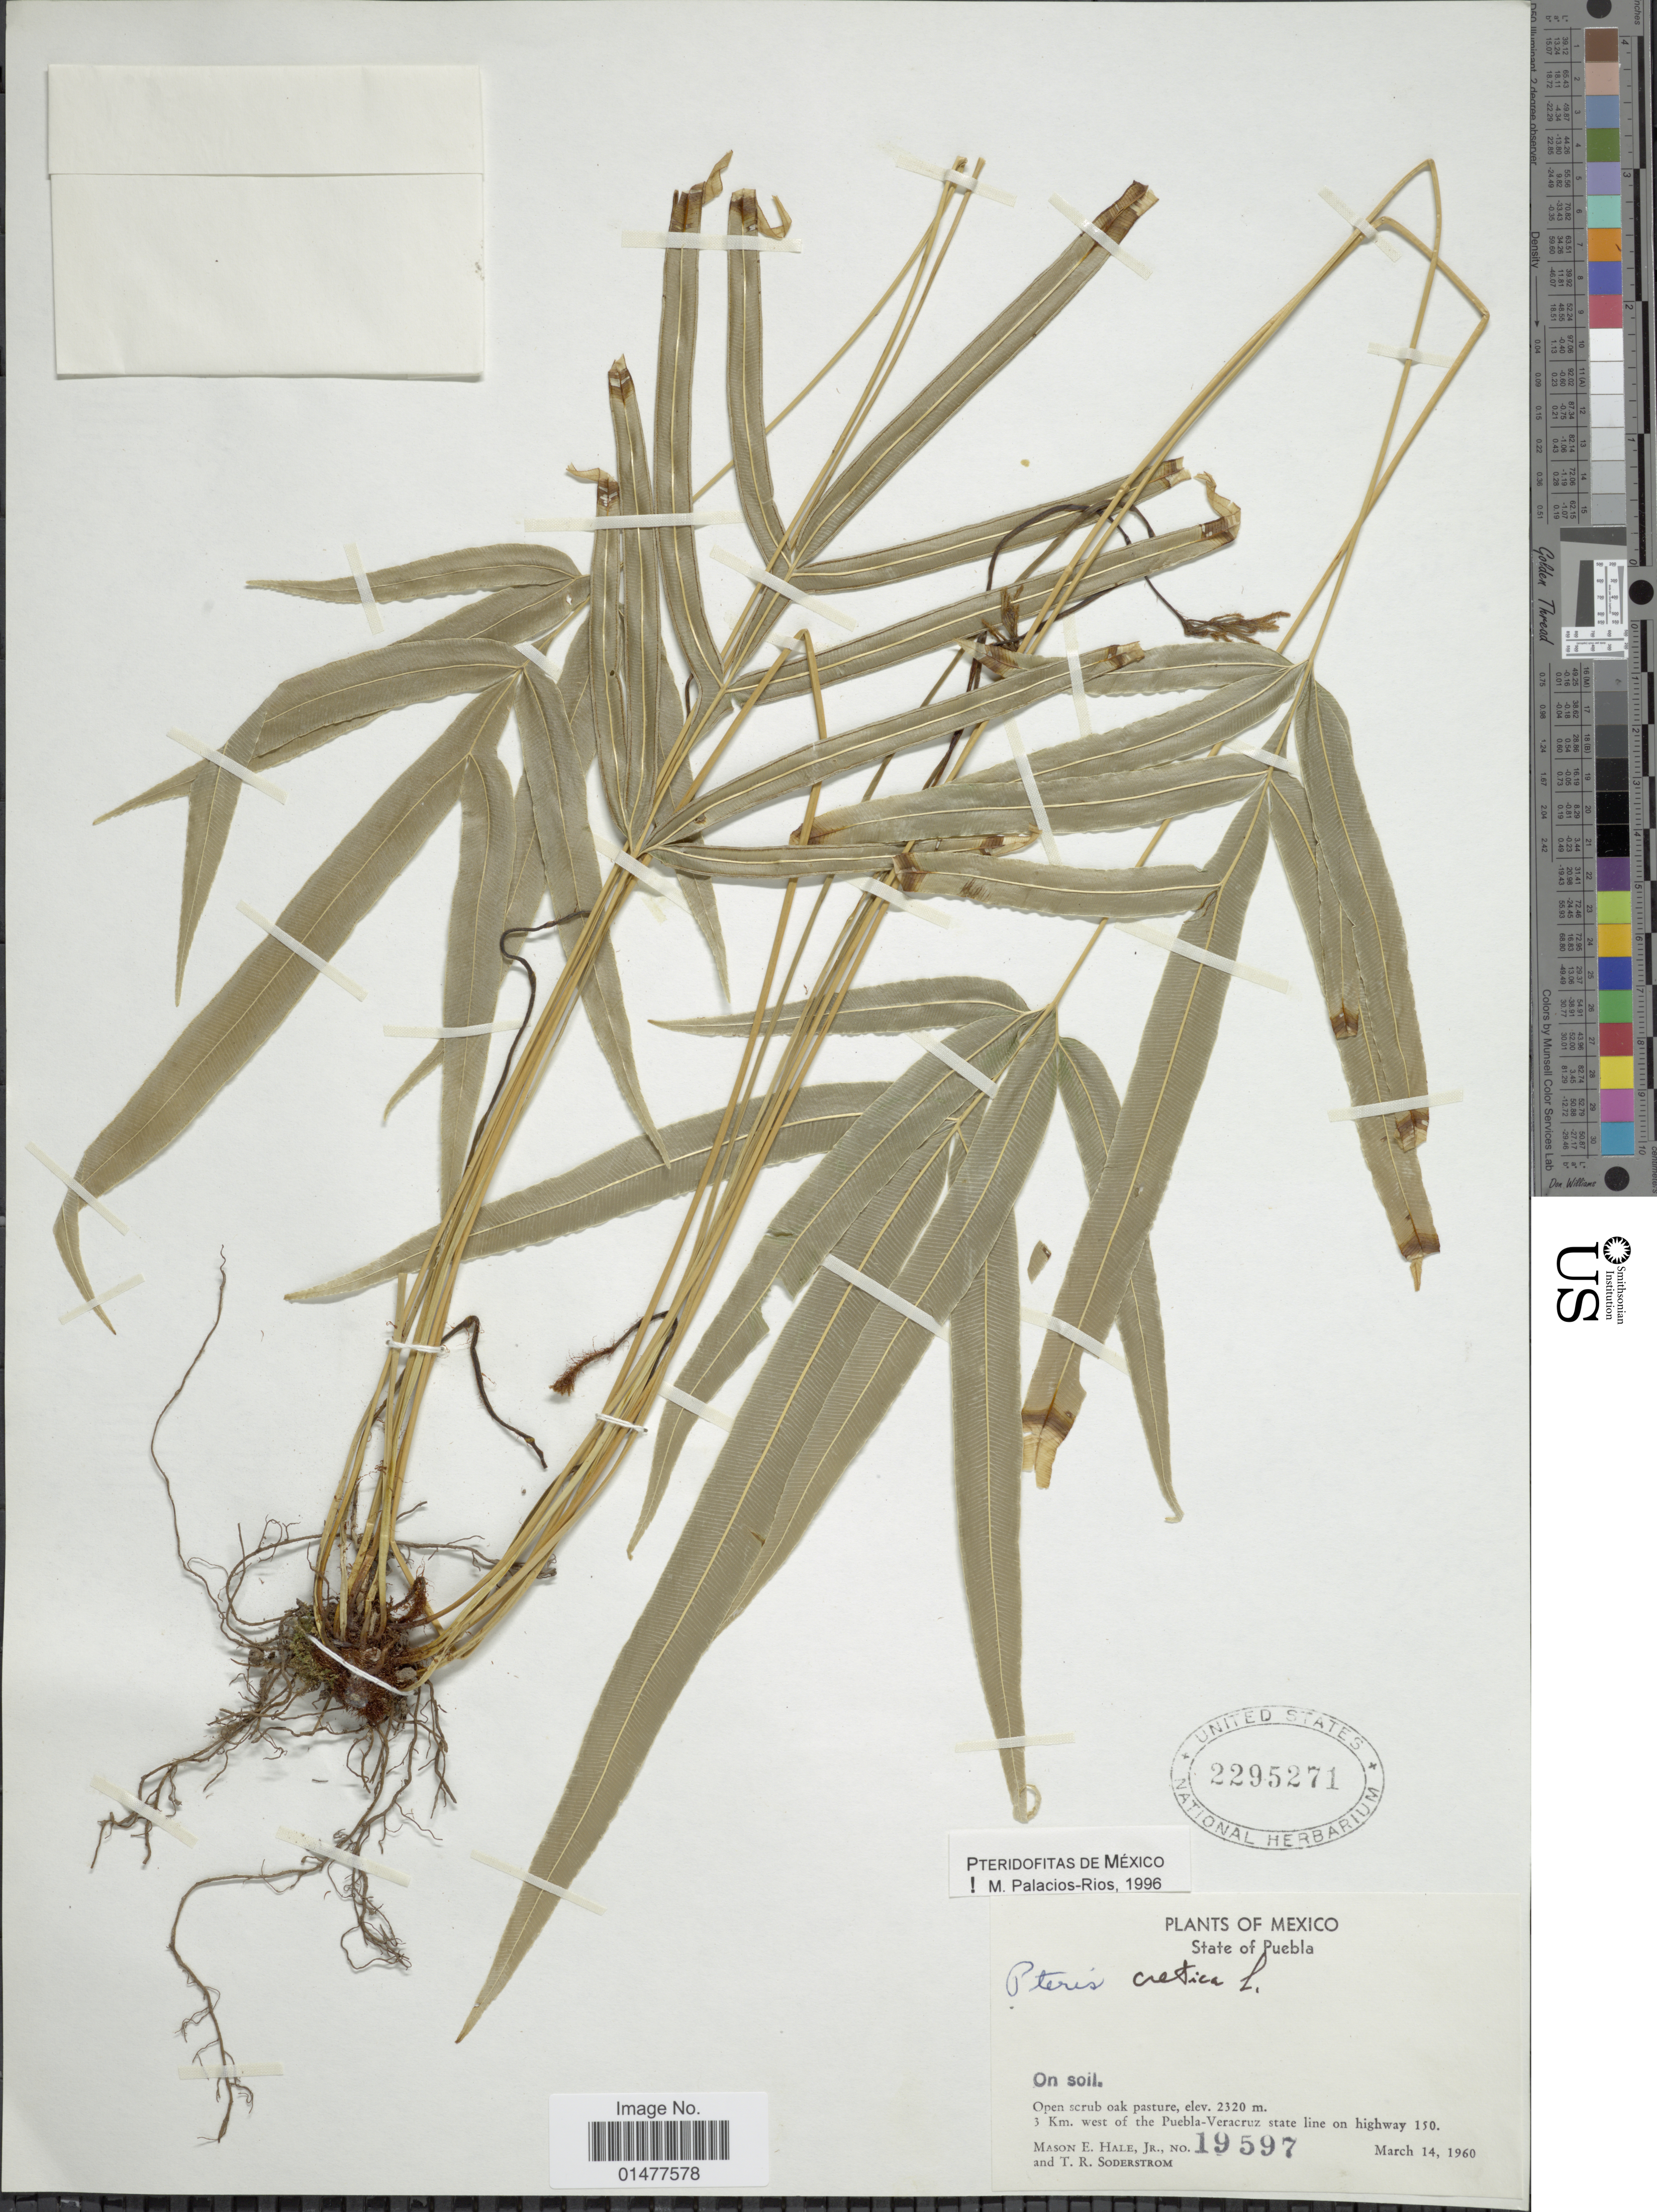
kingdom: Plantae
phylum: Tracheophyta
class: Polypodiopsida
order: Polypodiales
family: Pteridaceae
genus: Pteris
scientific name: Pteris cretica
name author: L.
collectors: M. Hale & T. R. Soderstrom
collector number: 19597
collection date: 1960-03-14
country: Mexico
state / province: Puebla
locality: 3 Km. west of the Puebla-Veracruz state line on highway 150.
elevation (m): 2320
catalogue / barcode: US 2295271